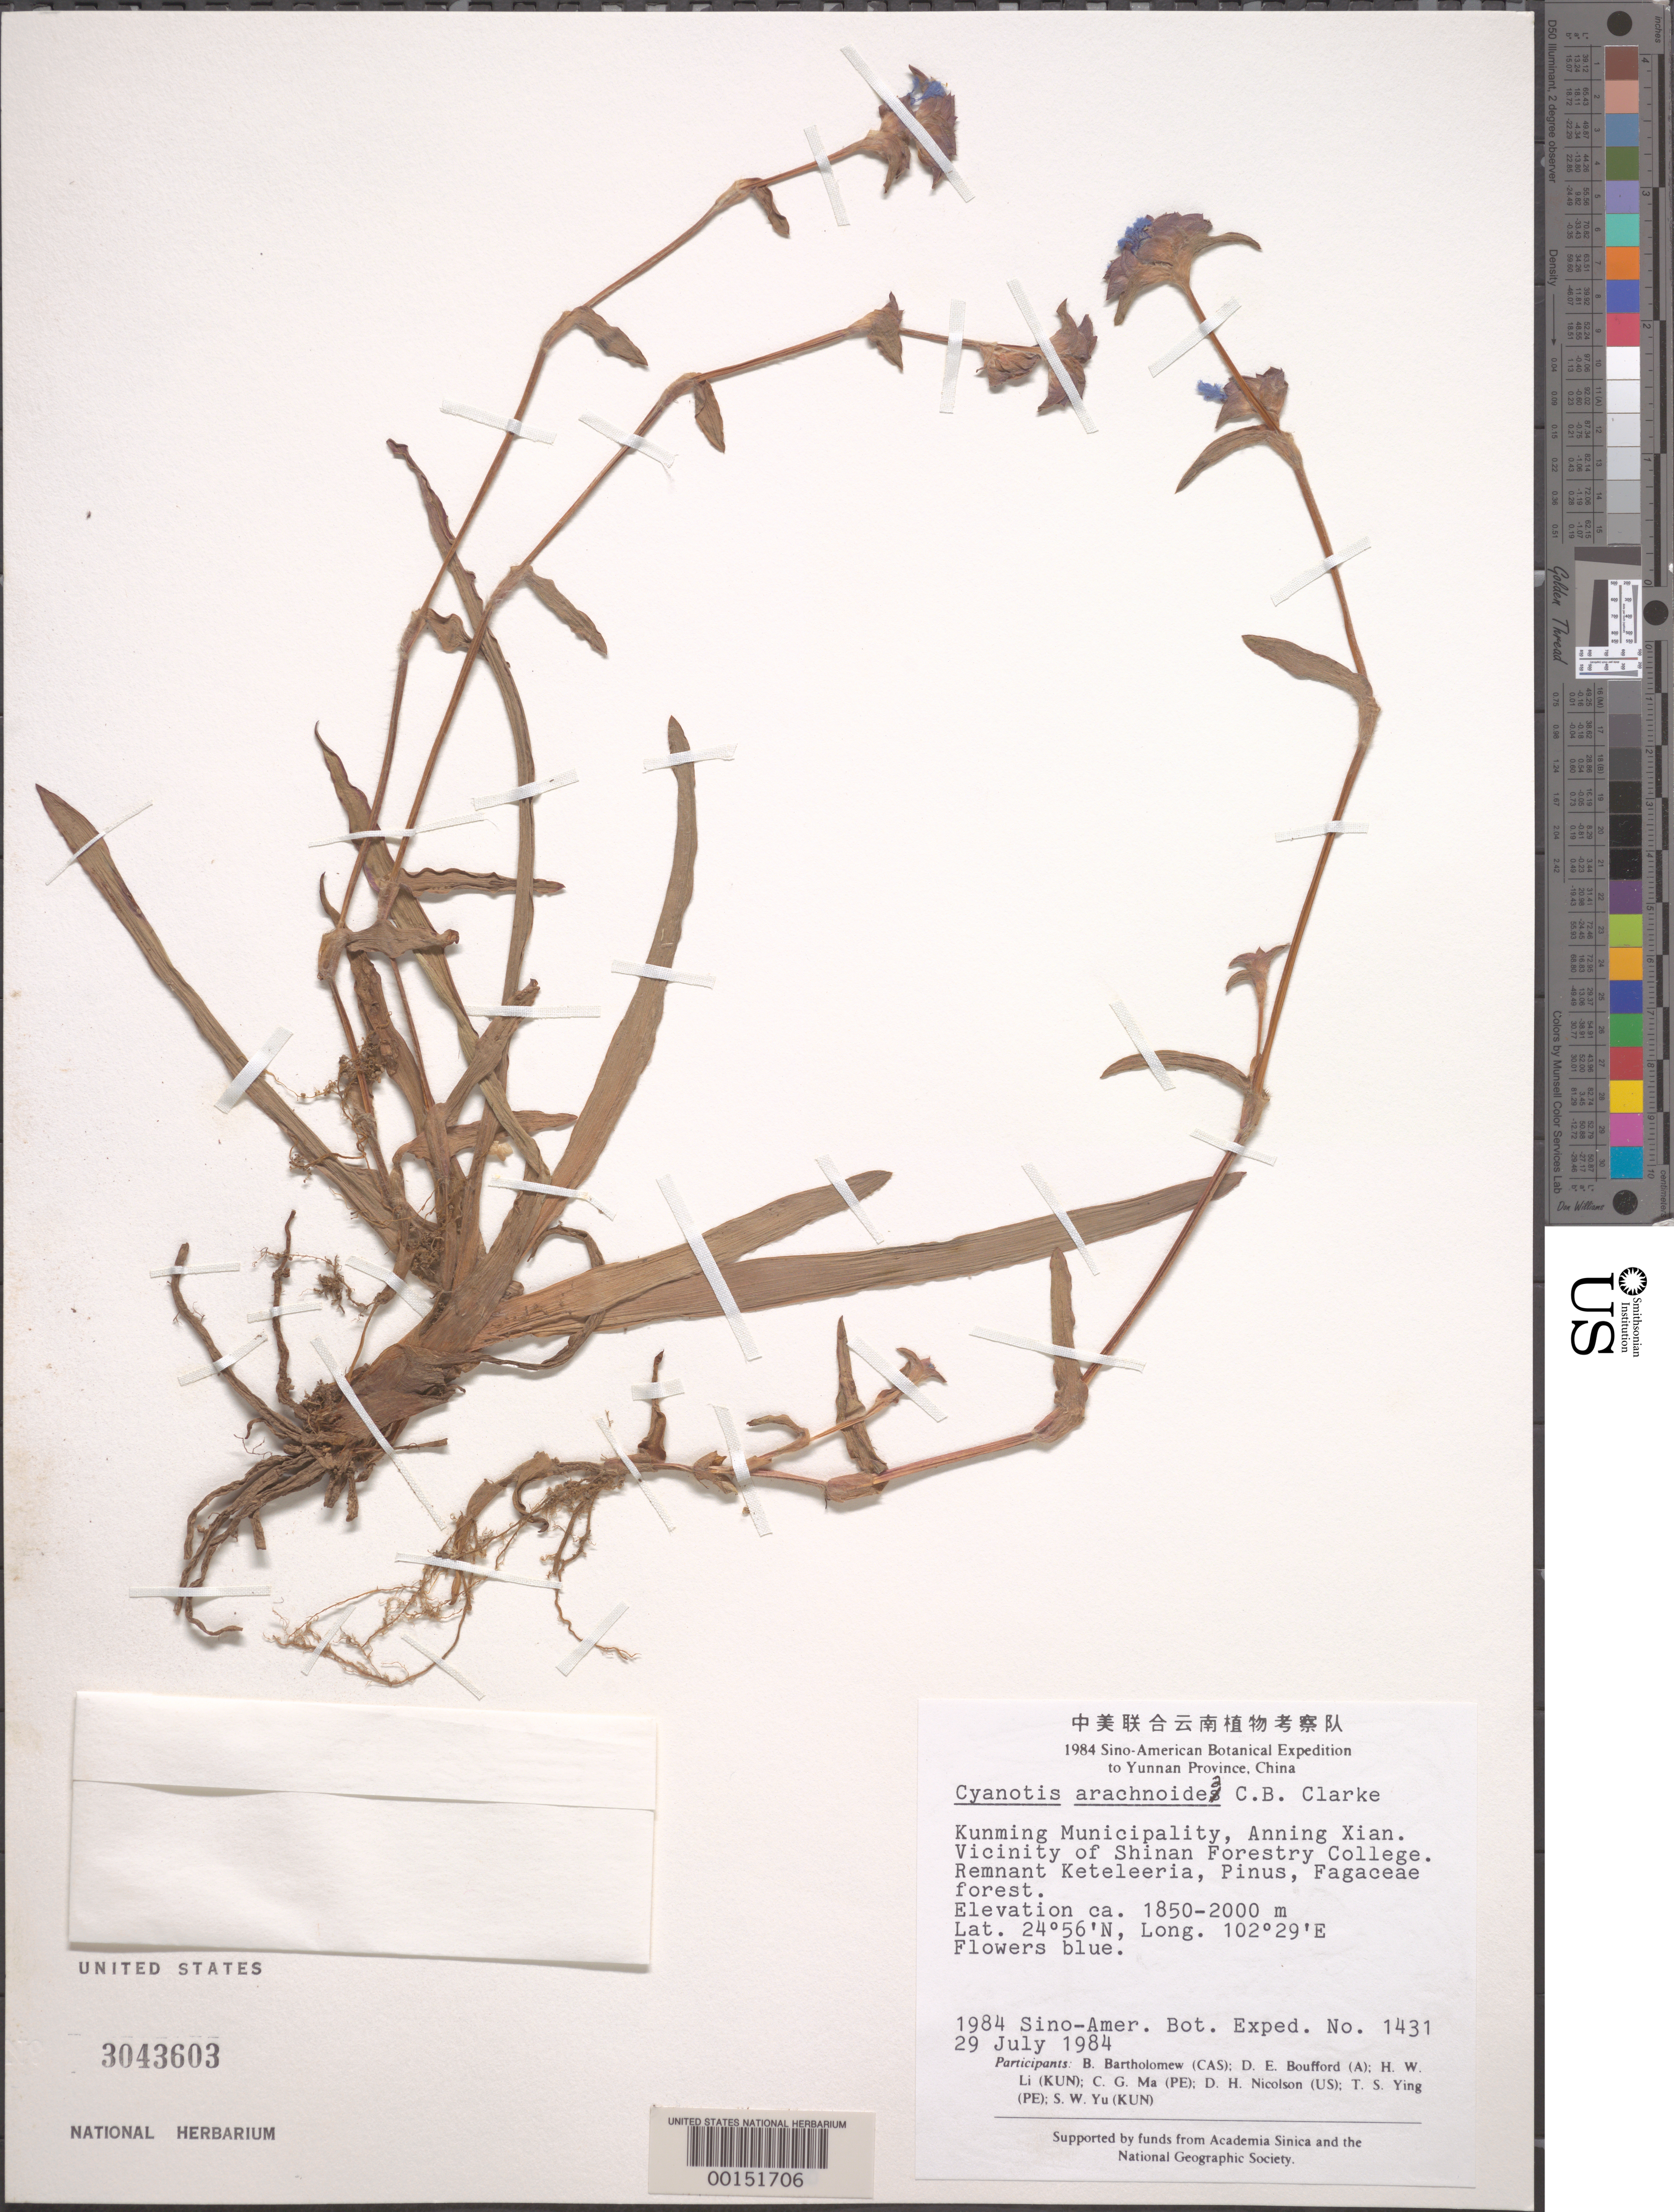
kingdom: Plantae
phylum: Tracheophyta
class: Liliopsida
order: Commelinales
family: Commelinaceae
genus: Cyanotis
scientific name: Cyanotis arachnoidea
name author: C.B. Clarke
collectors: Sino-Amer. Bot. Exped. 1984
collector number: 1431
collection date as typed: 29 Jul 1984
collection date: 1984-07-29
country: China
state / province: Yunnan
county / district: Kunming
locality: Anning Xian, near Shinan Forestry College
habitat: Forest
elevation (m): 1850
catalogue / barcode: US 3043603